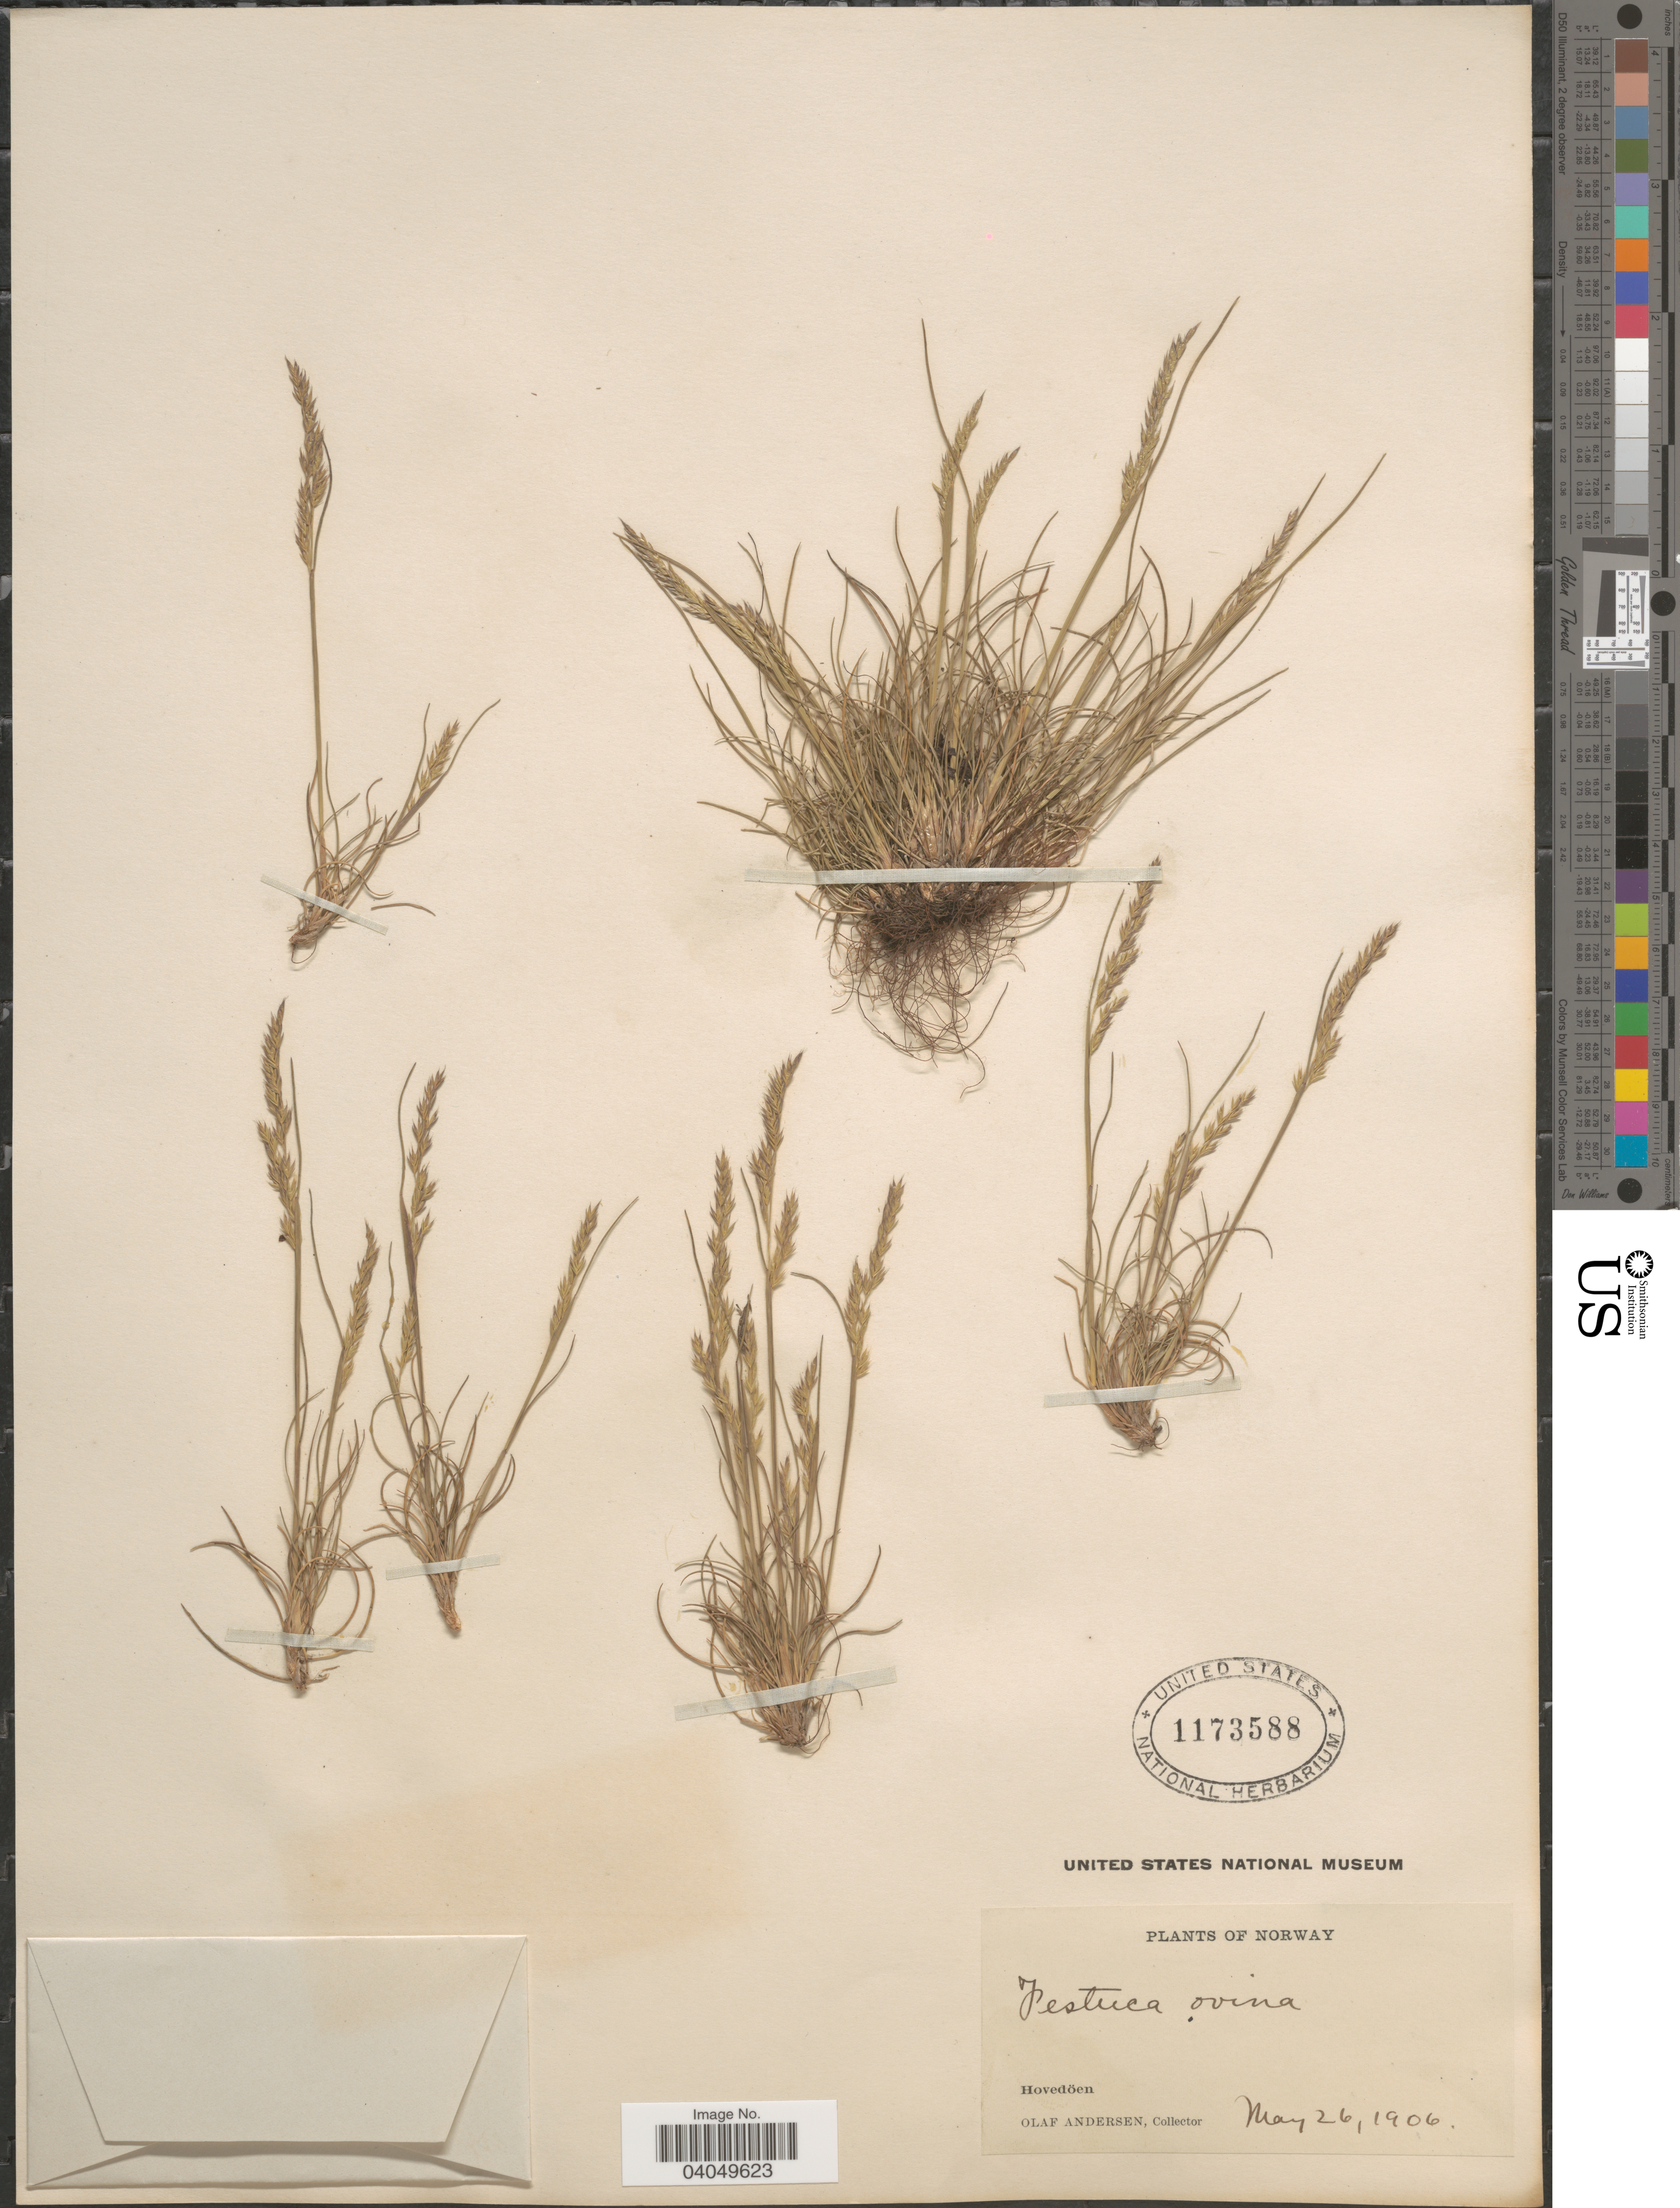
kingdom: Plantae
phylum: Tracheophyta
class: Liliopsida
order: Poales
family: Poaceae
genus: Festuca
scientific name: Festuca ovina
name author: L.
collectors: O. Andersen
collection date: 1906-05-26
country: Norway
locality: Hovedöen.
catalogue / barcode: US 1173588